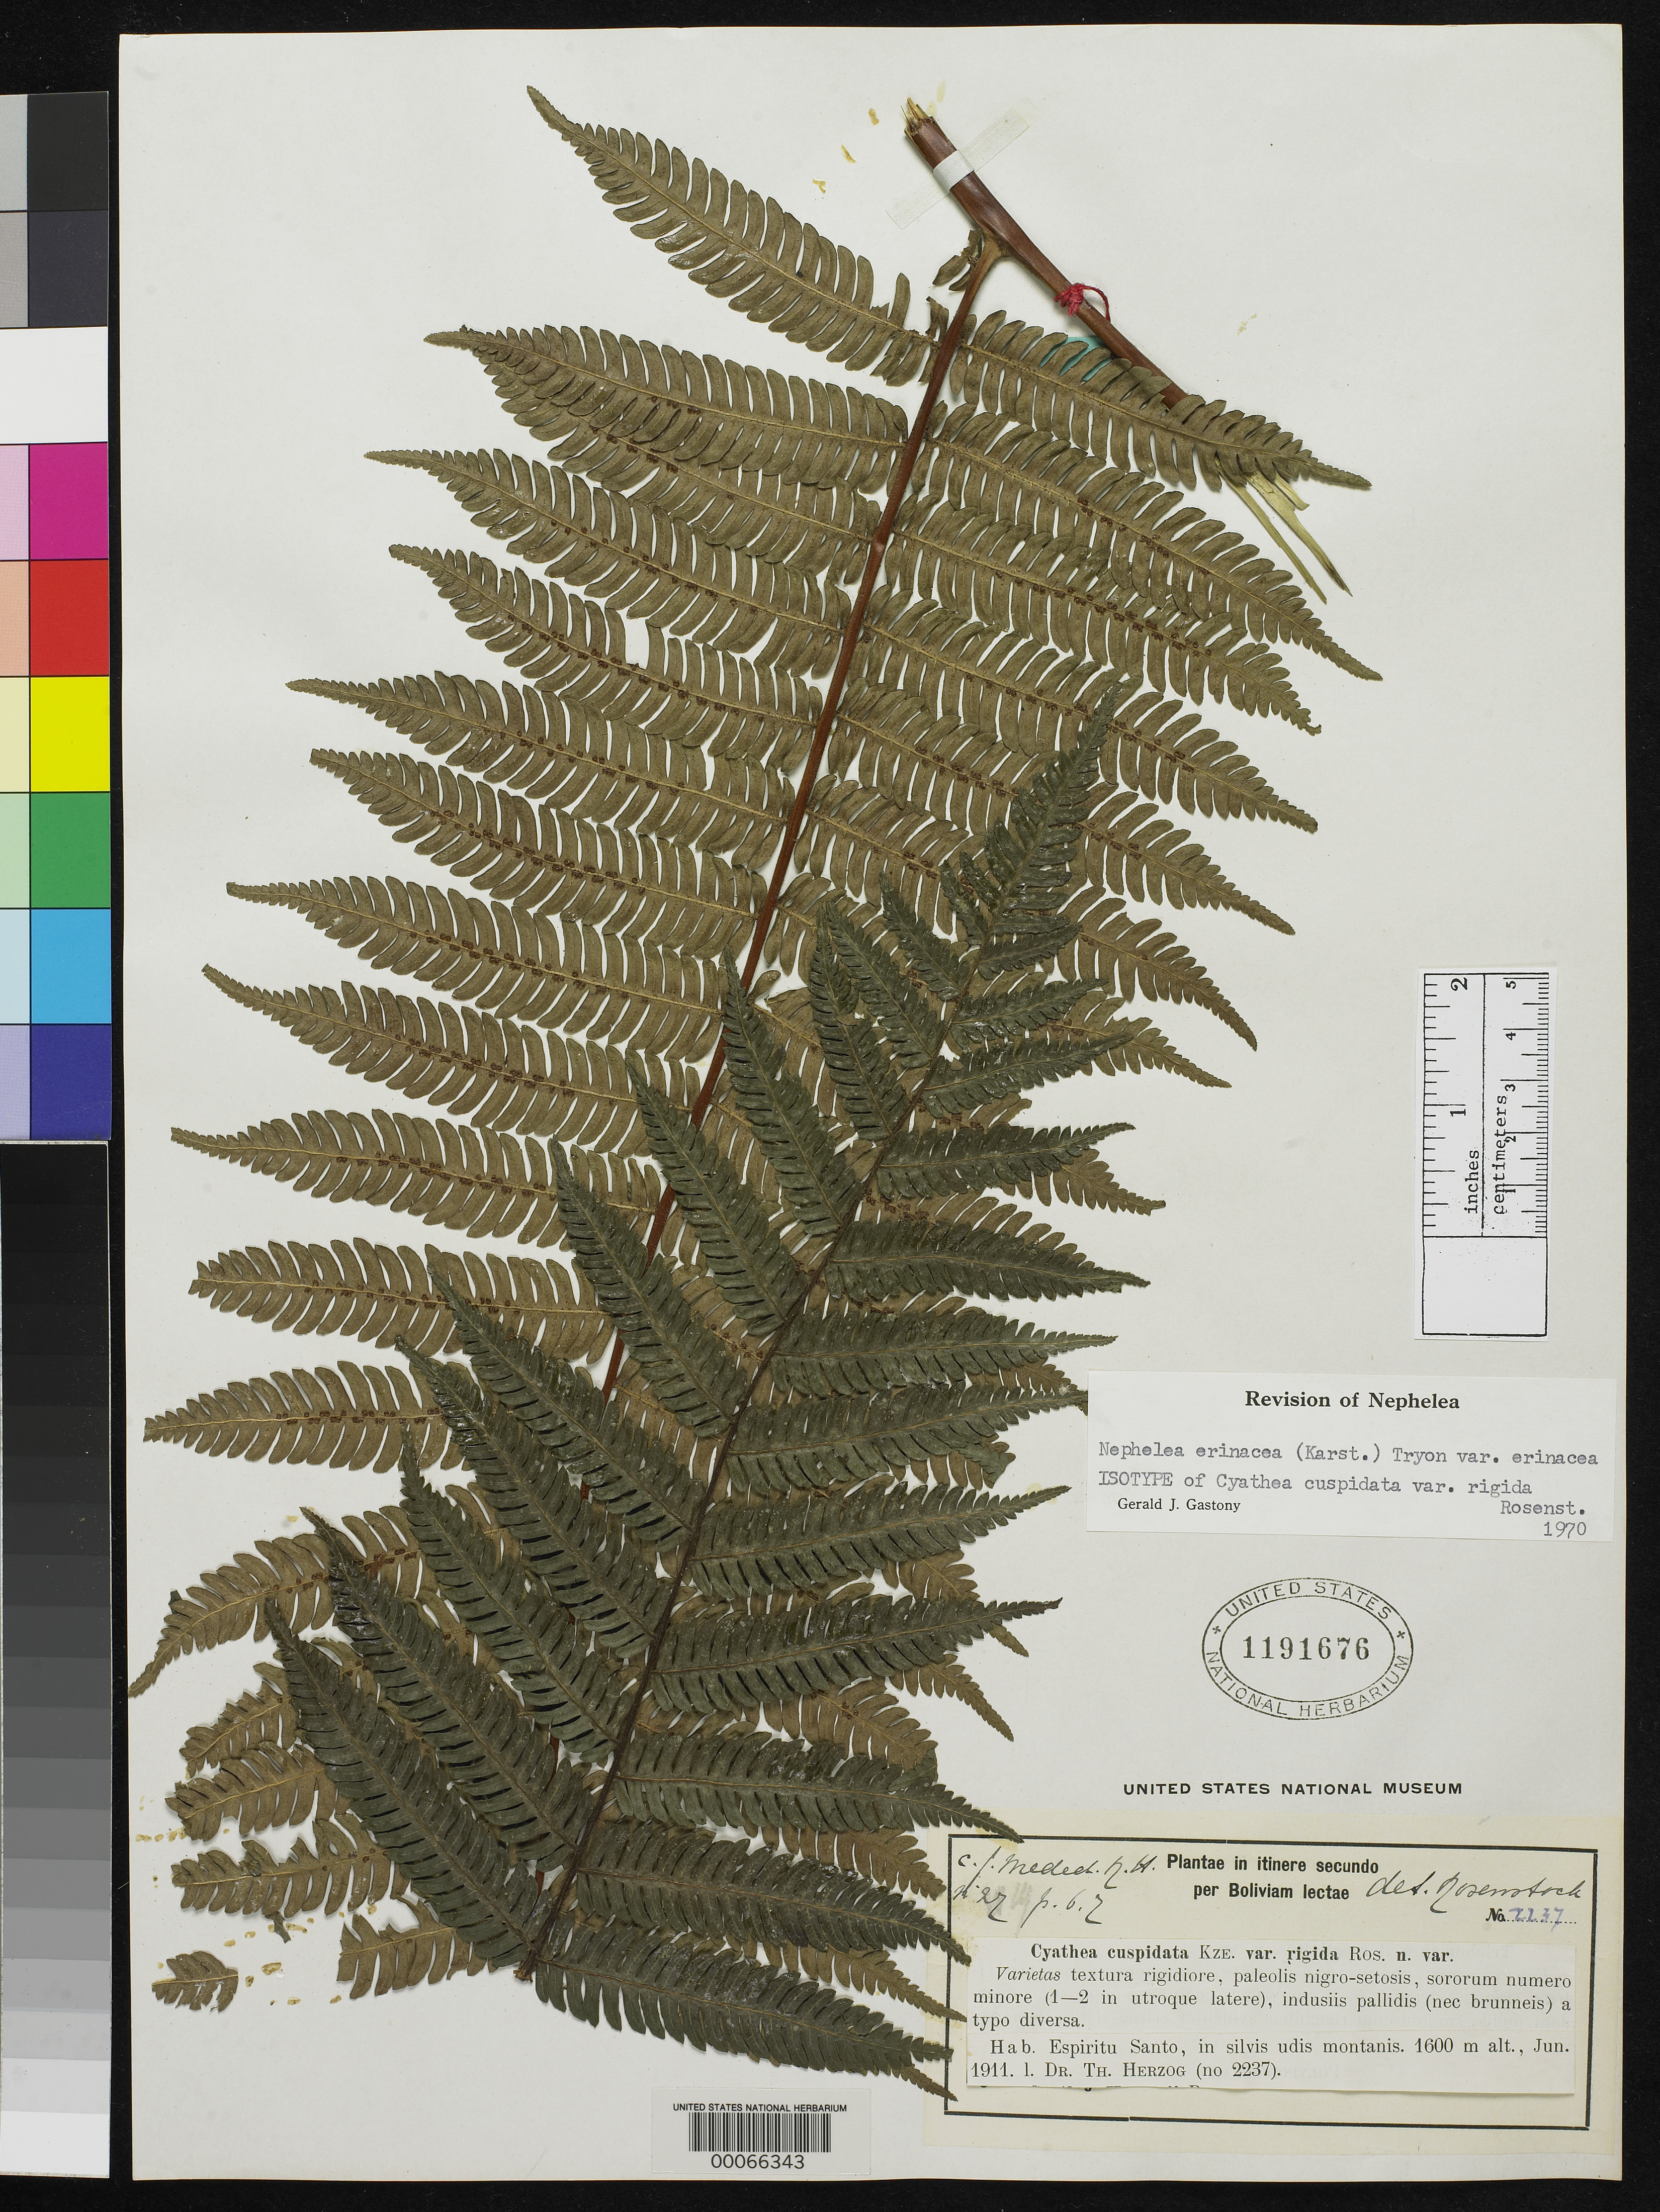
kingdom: Plantae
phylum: Tracheophyta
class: Polypodiopsida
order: Cyatheales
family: Cyatheaceae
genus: Cyathea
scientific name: Cyathea cuspidata var. rigida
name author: Rosenst.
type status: Isotype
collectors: T. K. J. Herzog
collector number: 2237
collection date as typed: Jun 1911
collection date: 1911-06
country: Bolivia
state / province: Cochabamba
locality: Espirito Santo.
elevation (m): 1600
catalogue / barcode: US 1191676